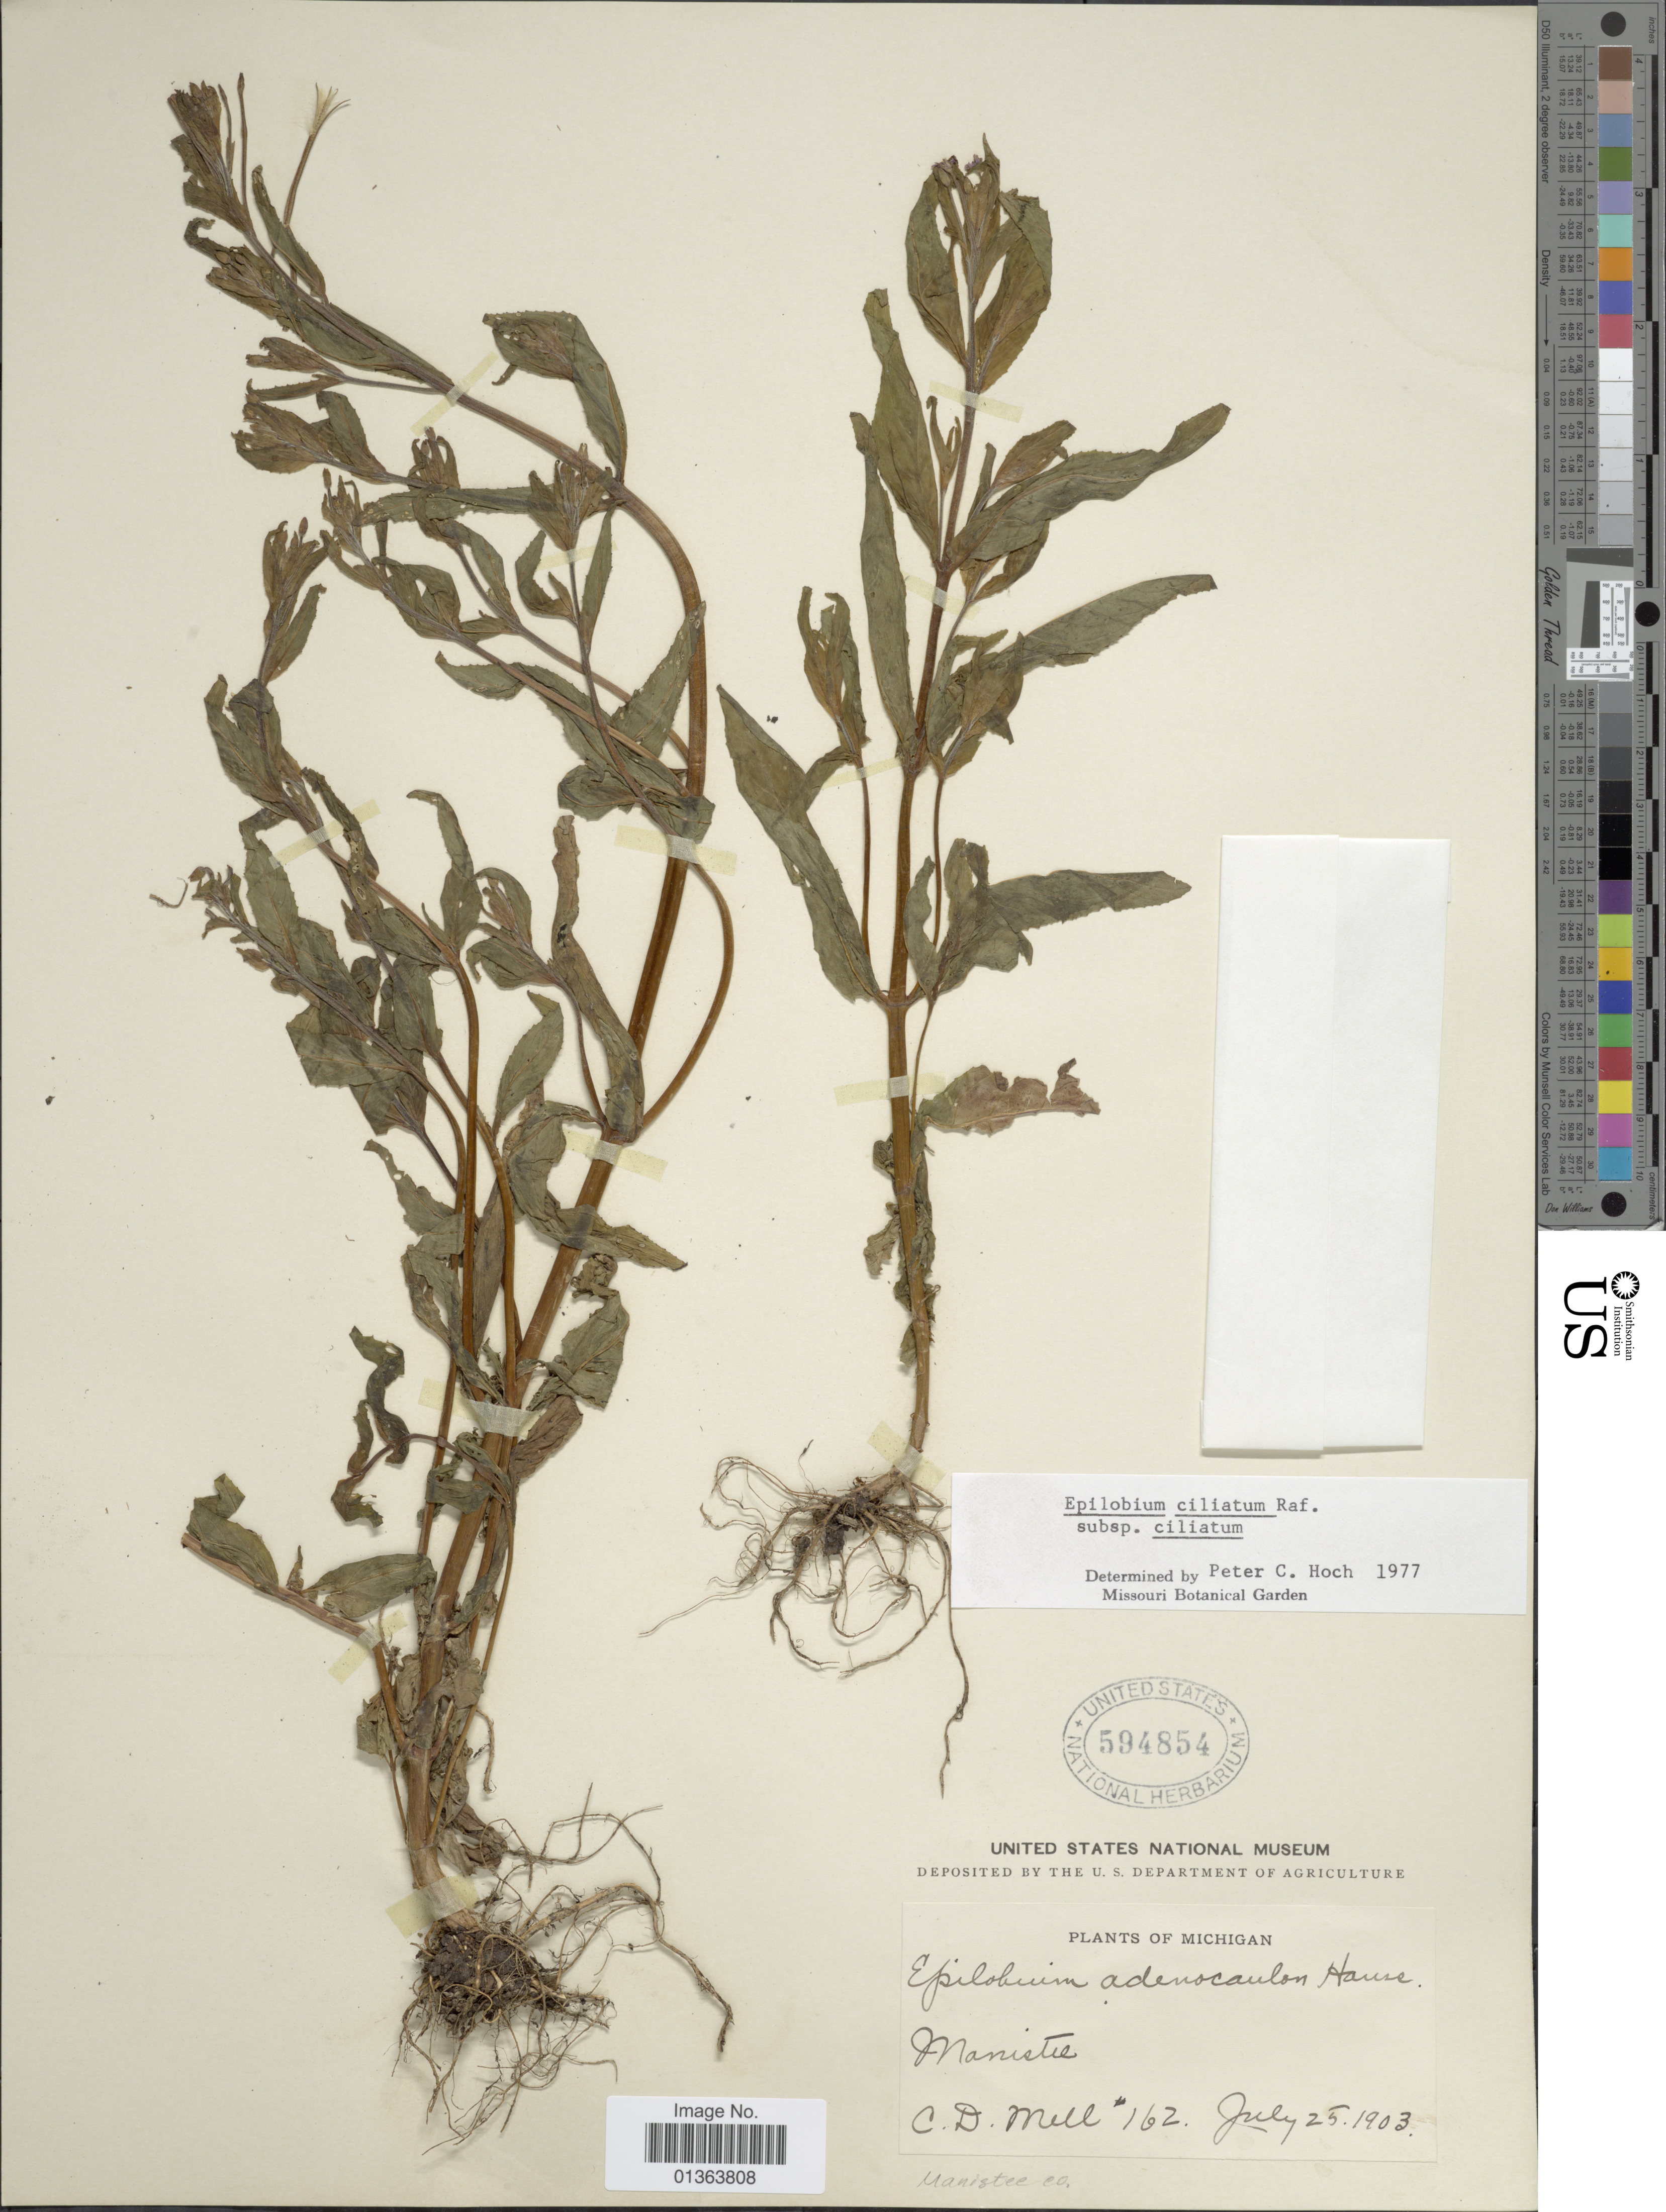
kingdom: Plantae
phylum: Tracheophyta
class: Magnoliopsida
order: Myrtales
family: Onagraceae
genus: Epilobium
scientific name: Epilobium ciliatum subsp. ciliatum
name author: Raf.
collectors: C. D. Mell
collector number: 162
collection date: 1903-07-25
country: United States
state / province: Michigan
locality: Manistee.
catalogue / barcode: US 594854